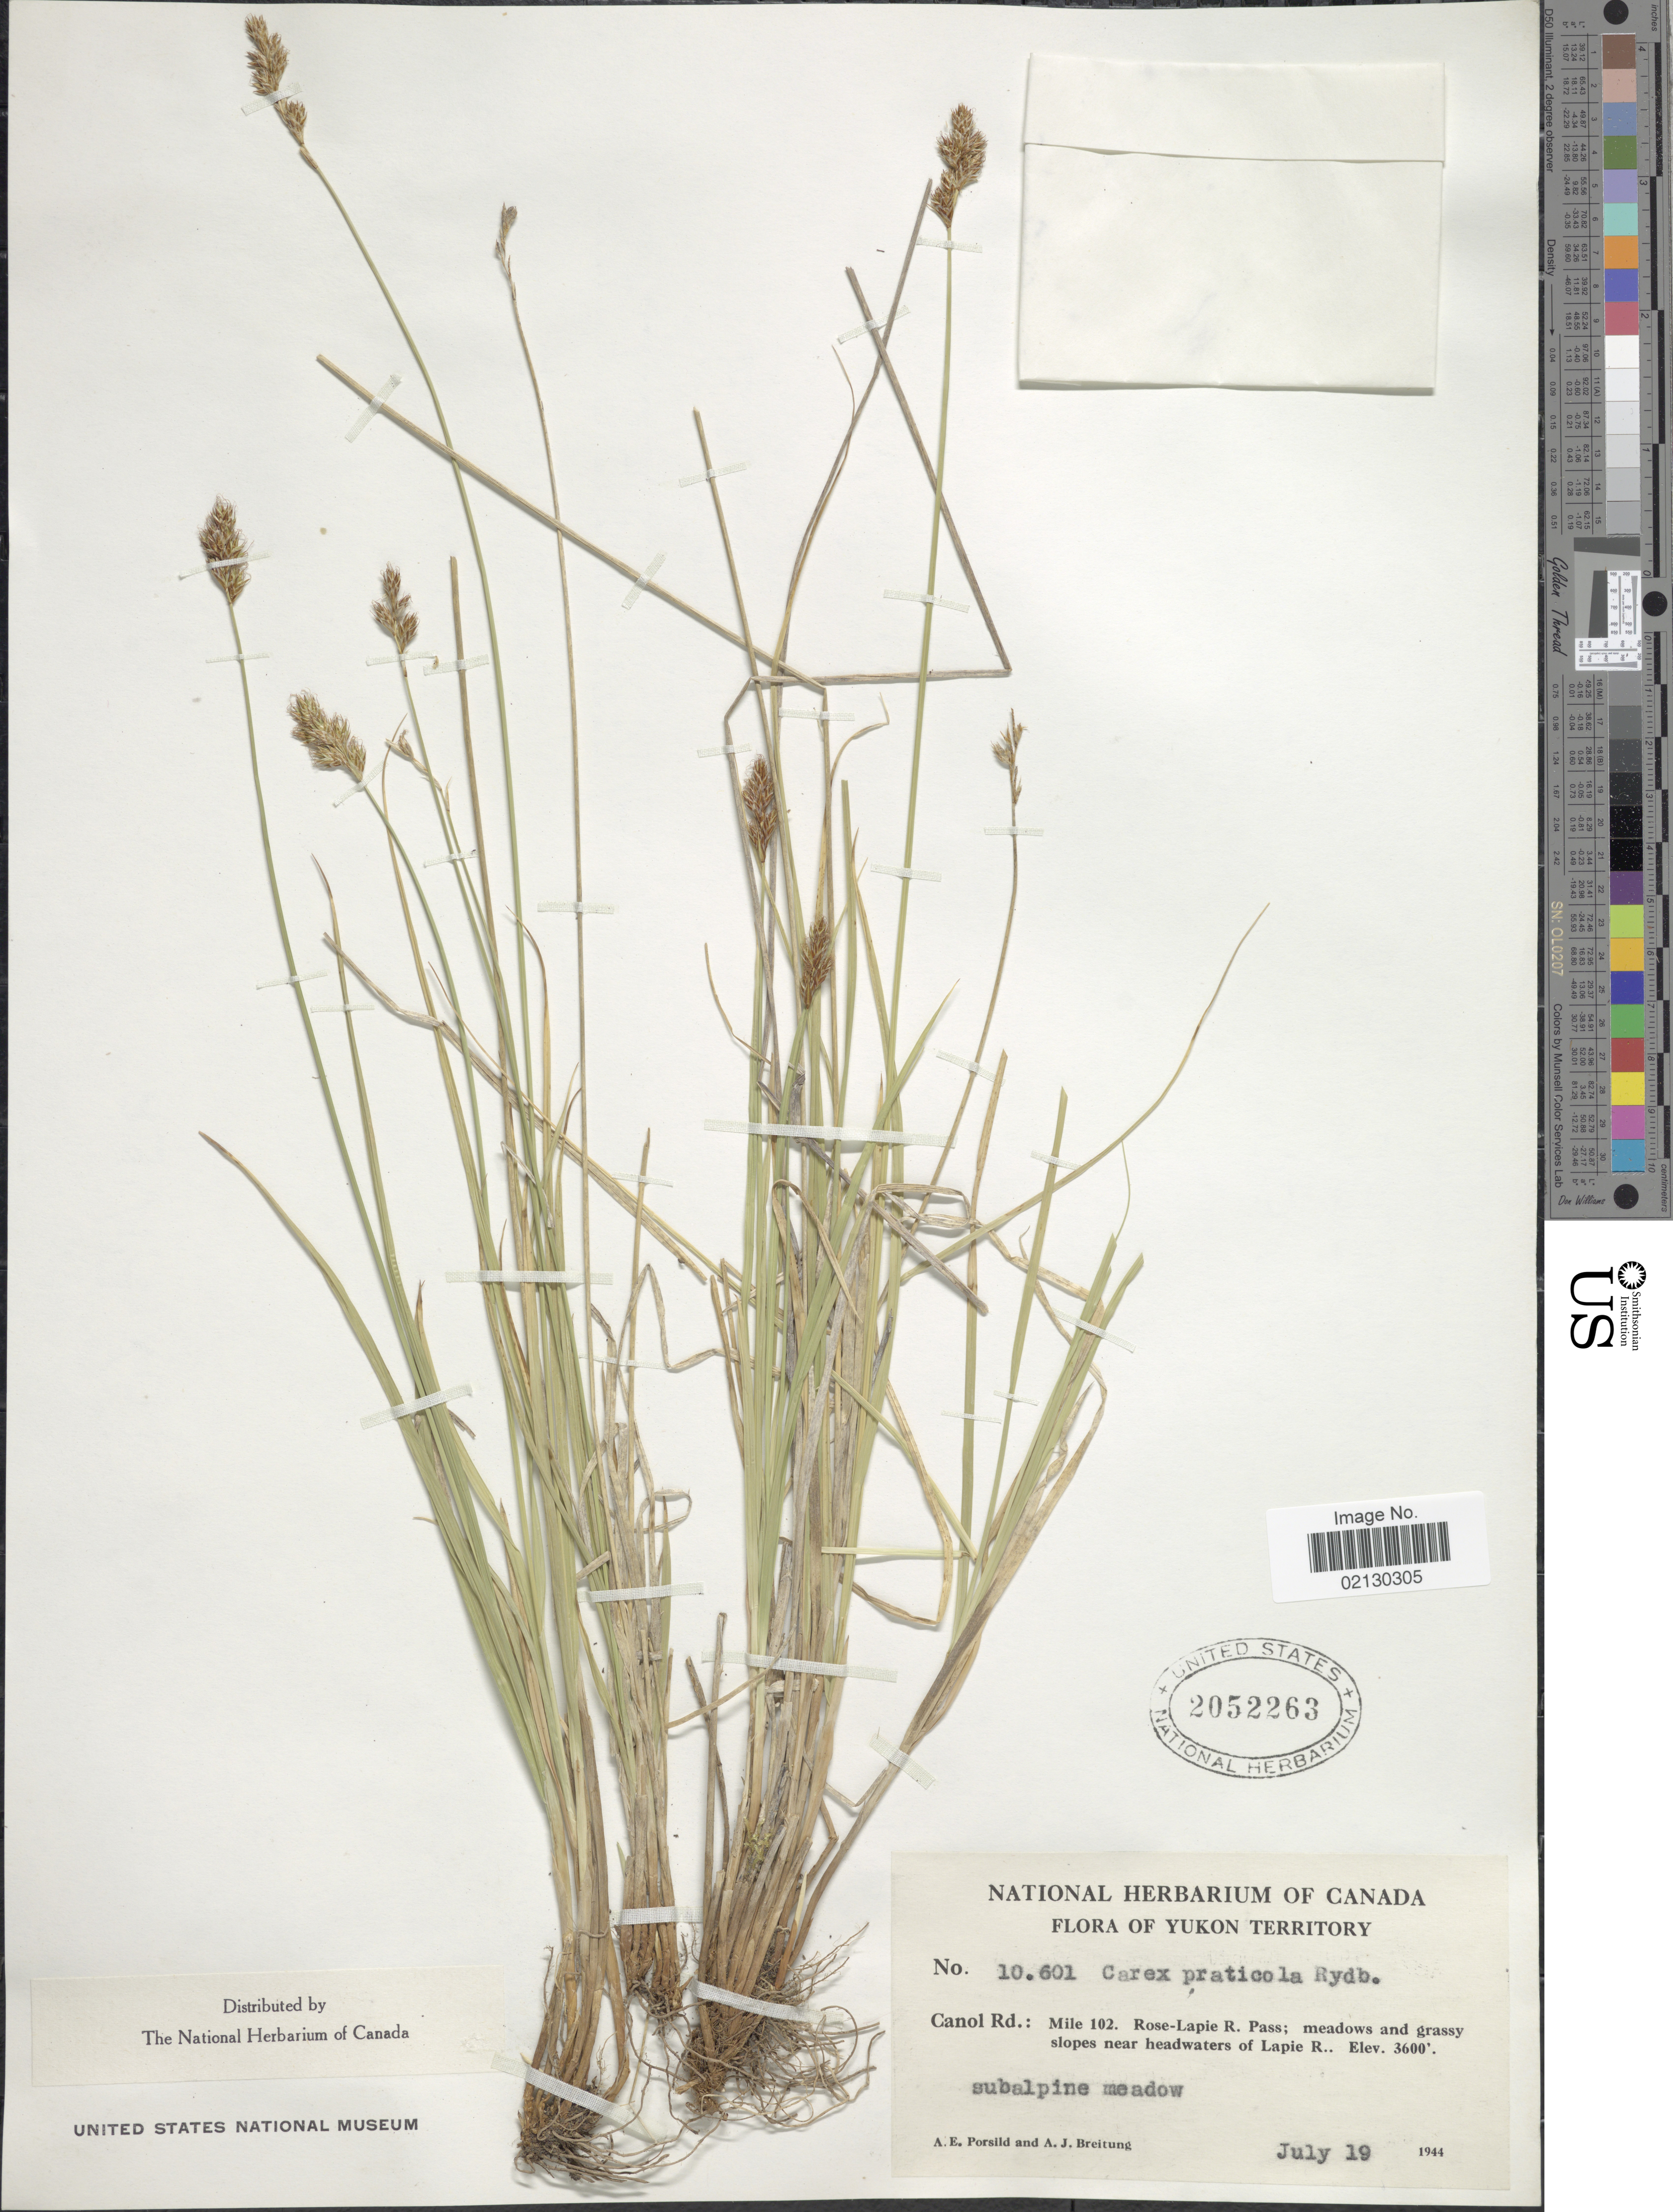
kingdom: Plantae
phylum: Tracheophyta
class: Liliopsida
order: Poales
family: Cyperaceae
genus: Carex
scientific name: Carex praticola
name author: Rydb.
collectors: A. E. Porsild & A. Breitung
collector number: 10601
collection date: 1944-07-19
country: Canada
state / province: Yukon Territory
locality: Canol Rd.: Mile 102. Rose-Lapie R. Pass; meadows and grassy slopes near headwaters of Lapie R.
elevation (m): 1097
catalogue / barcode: US 2052263